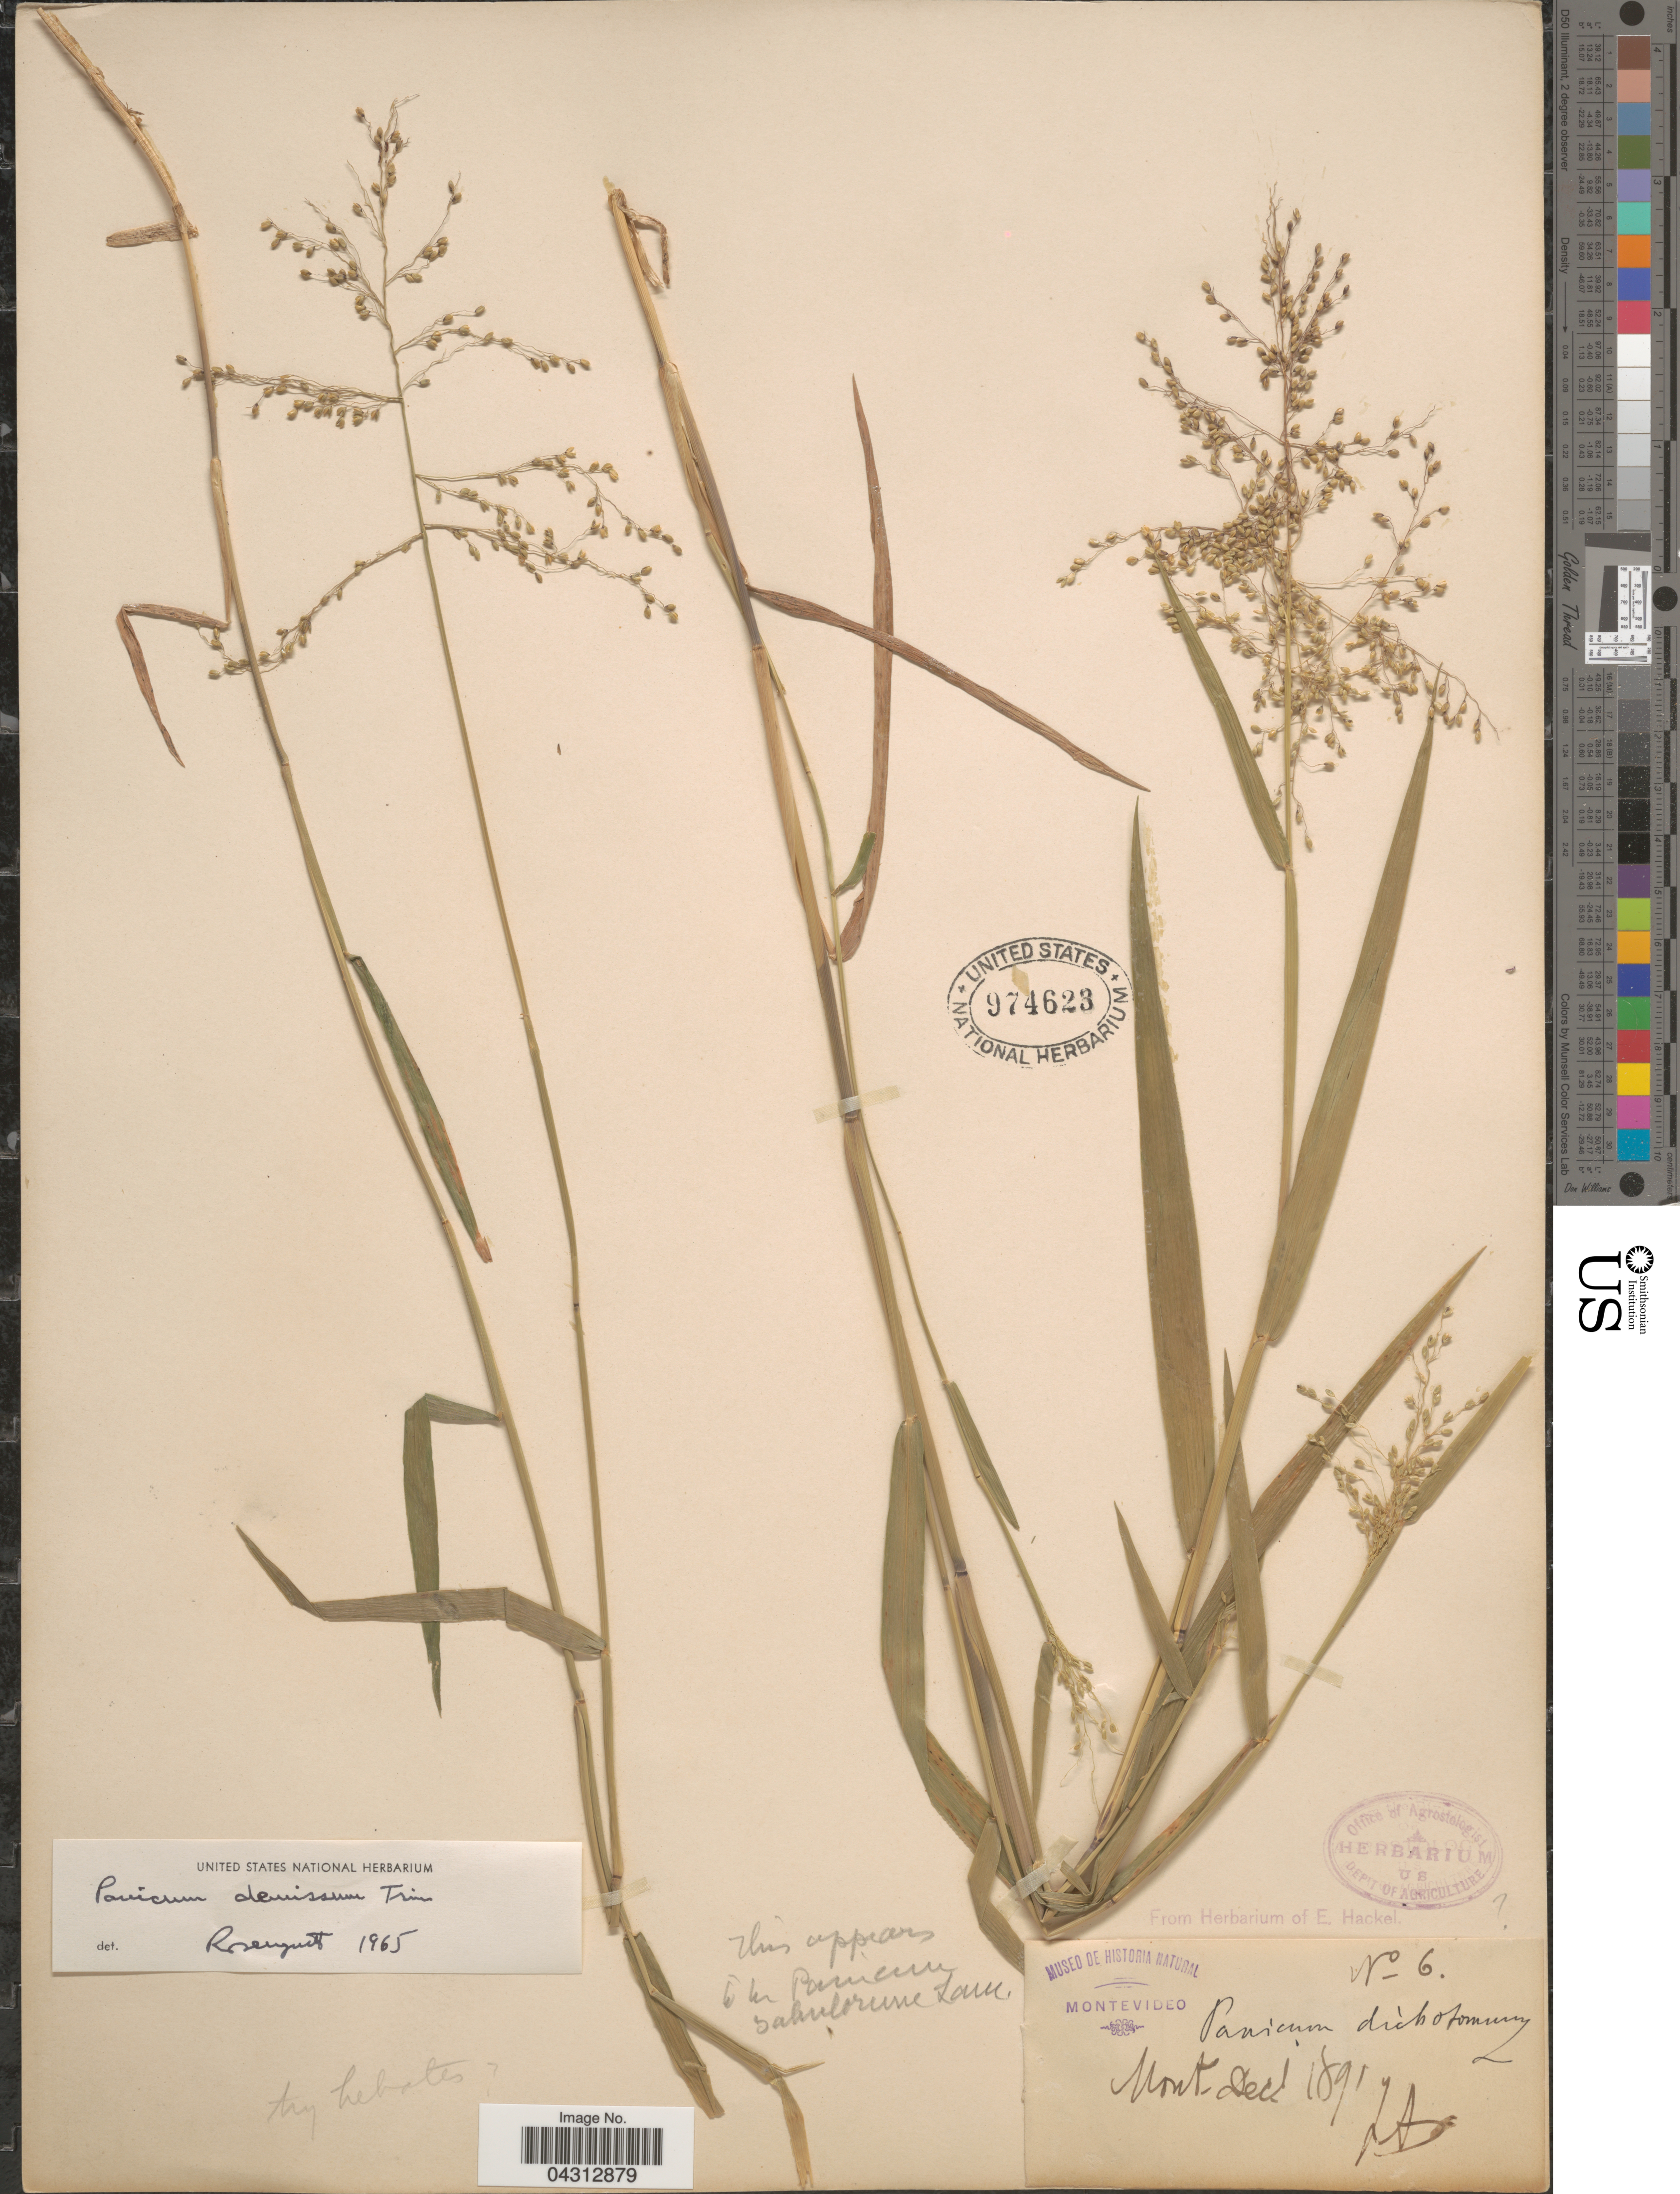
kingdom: Plantae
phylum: Tracheophyta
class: Liliopsida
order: Poales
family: Poaceae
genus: Dichanthelium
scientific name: Dichanthelium sabulorum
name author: (Lam.) Gould & C.A. Clark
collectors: J. A.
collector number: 6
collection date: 1891-12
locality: Mont.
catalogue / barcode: US 974623